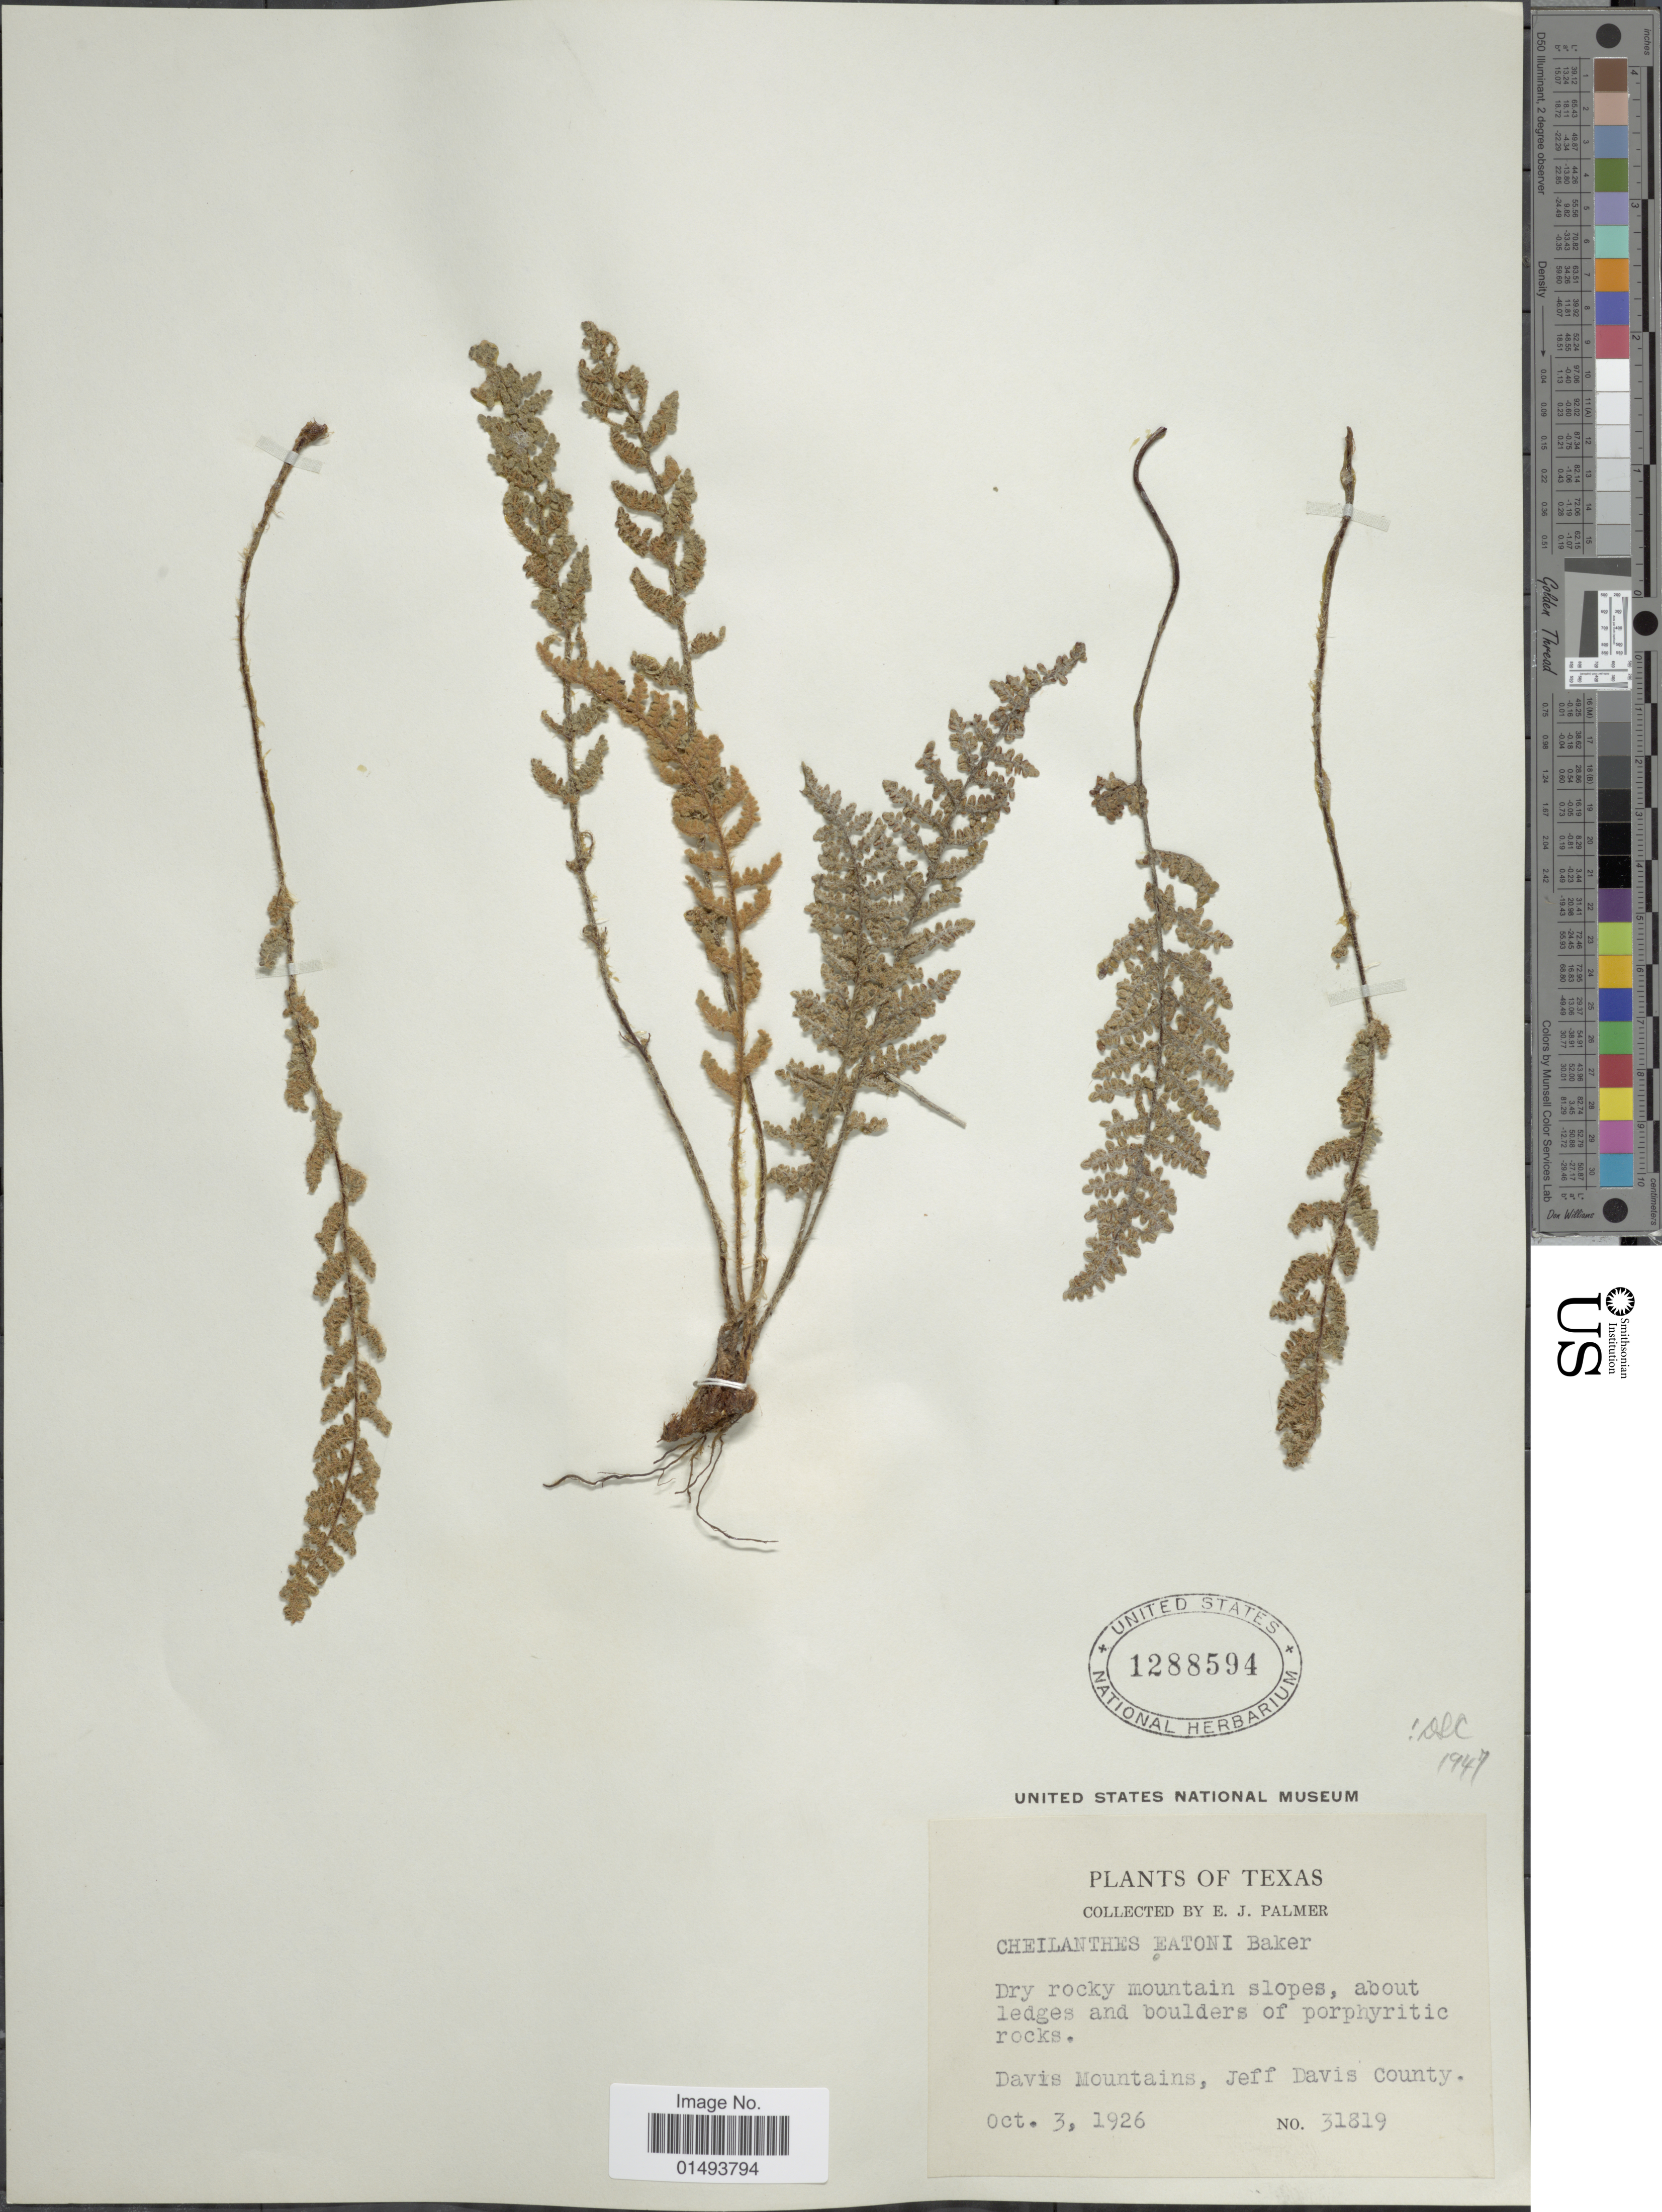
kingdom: Plantae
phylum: Tracheophyta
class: Polypodiopsida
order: Polypodiales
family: Pteridaceae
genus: Myriopteris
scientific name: Myriopteris rufa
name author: Fée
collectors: E. J. Palmer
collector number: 31819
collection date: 1926-10-03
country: United States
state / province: Texas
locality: Plants of Texas, Dry rocky Mountain slopes, about ledges and boulders of porphyritic rocks,Davis Mountains, Jeff Davis County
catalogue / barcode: US 1288594